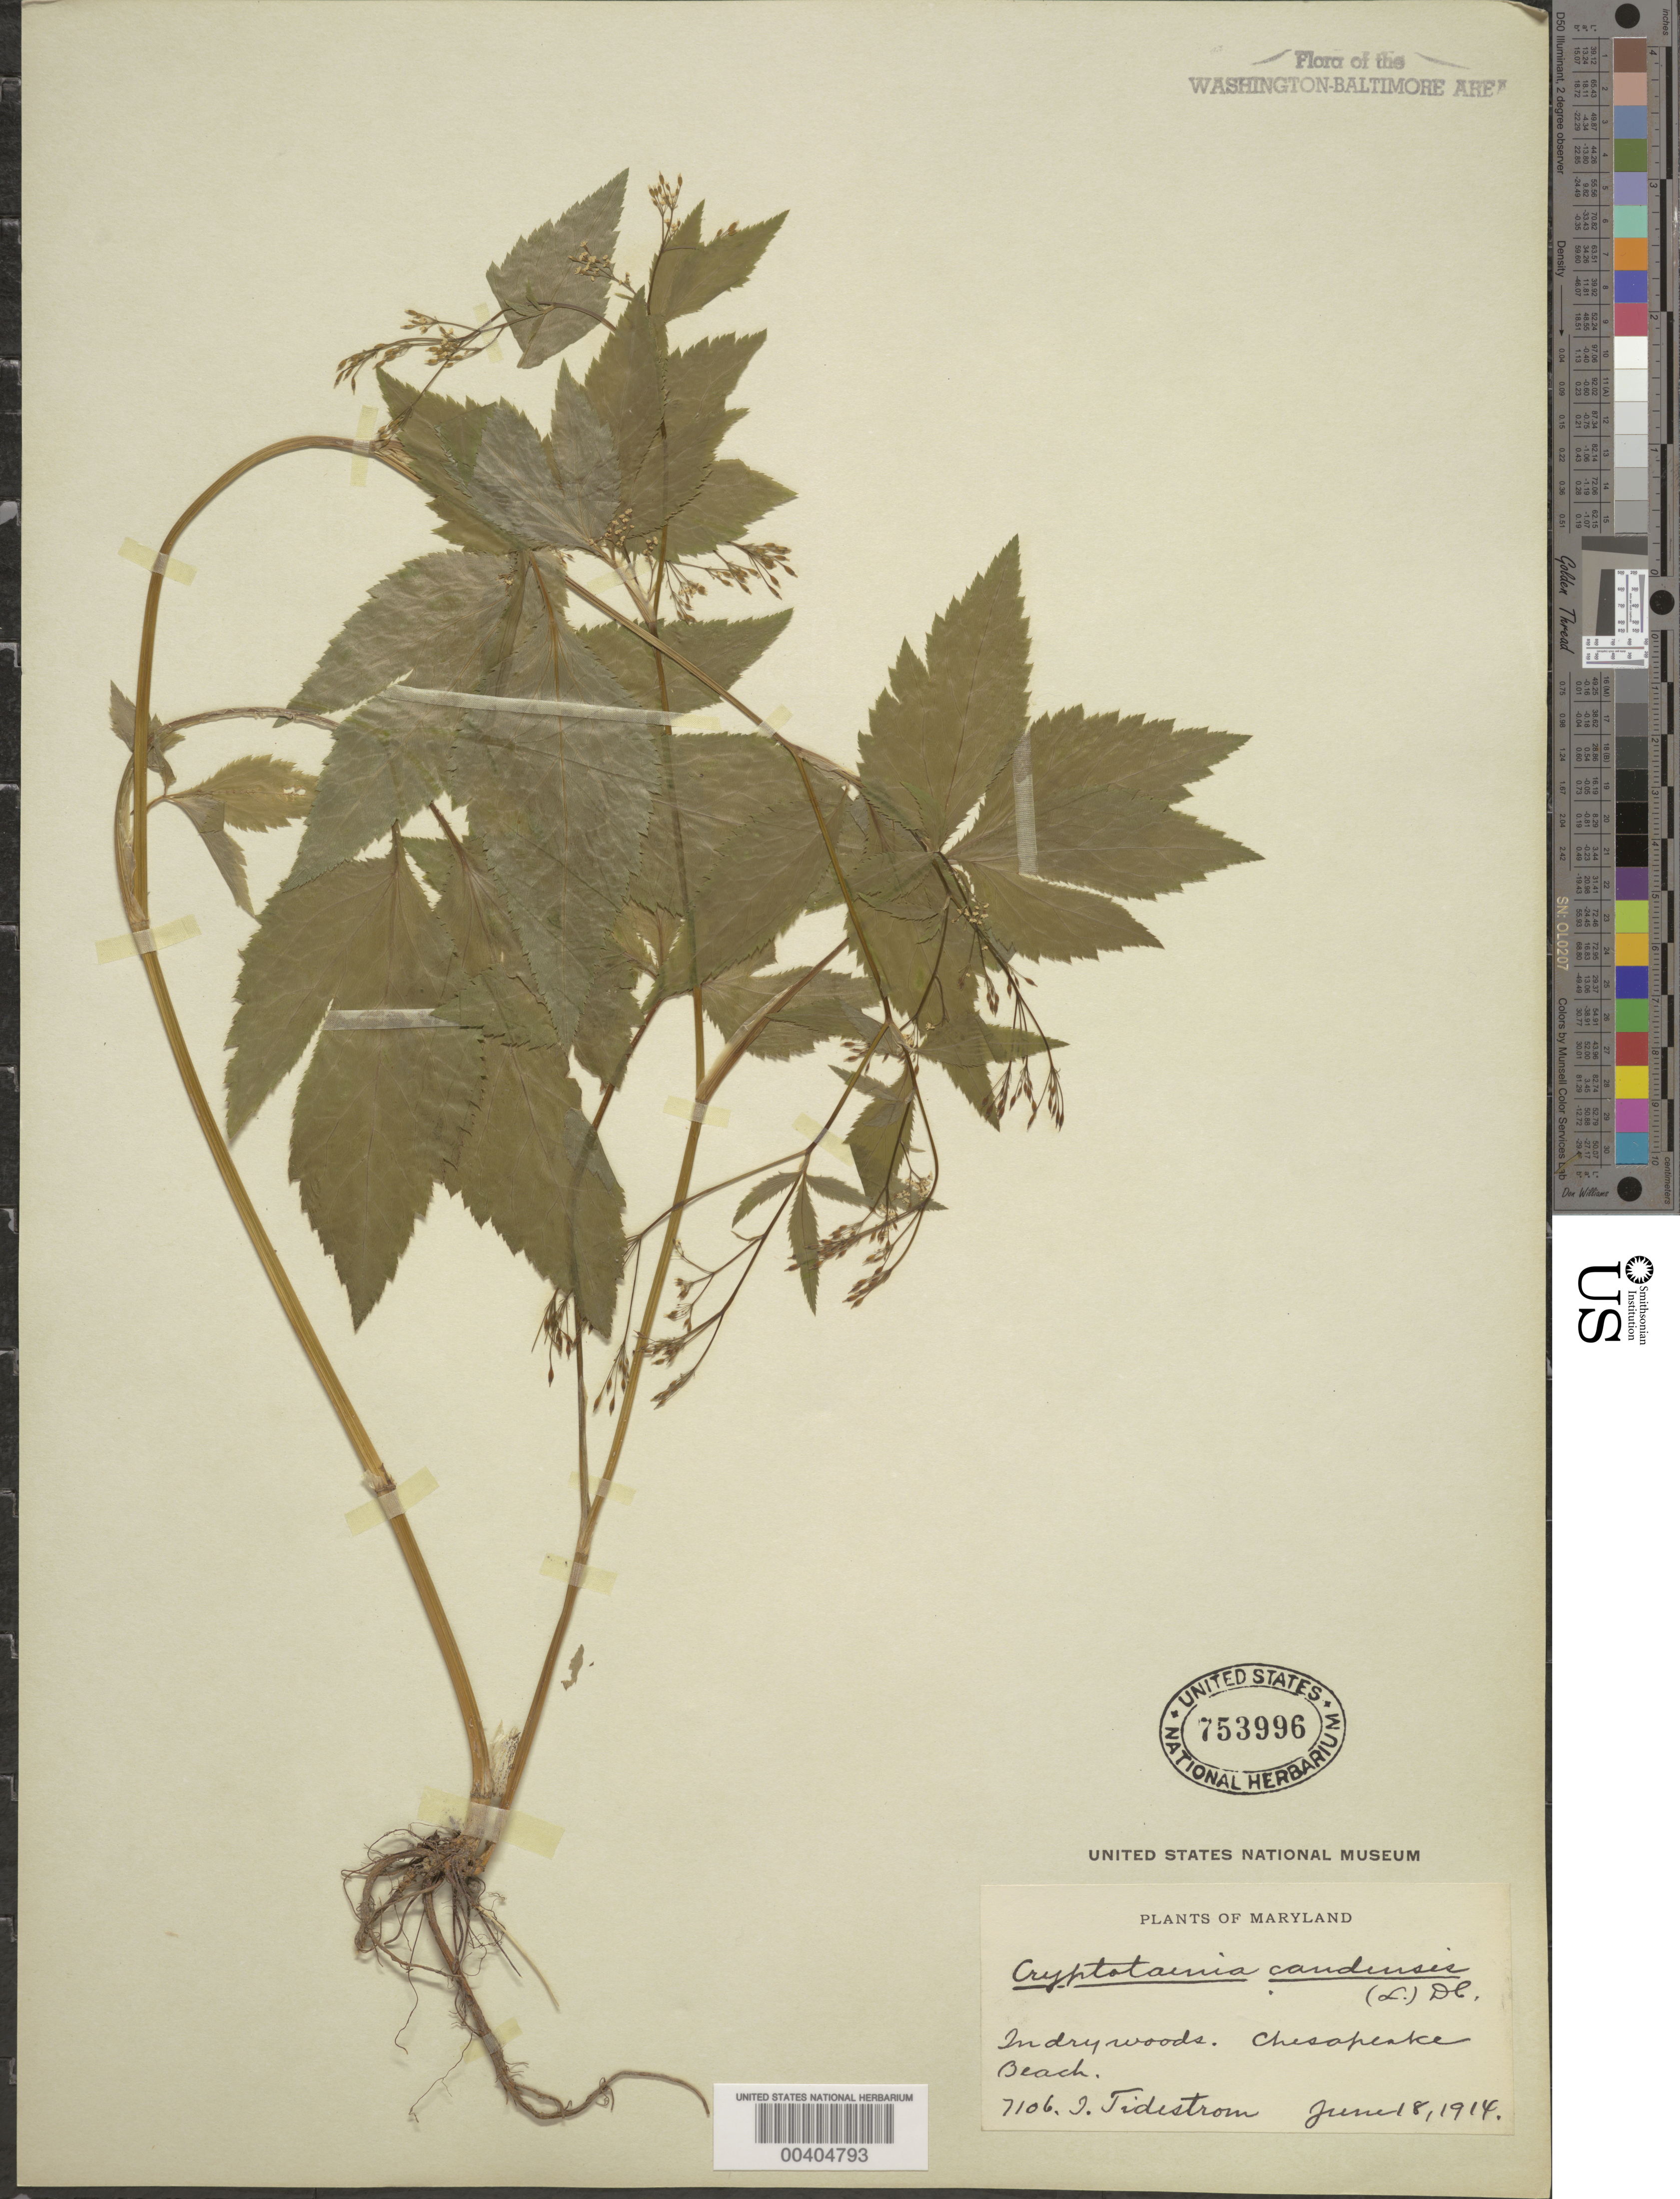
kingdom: Plantae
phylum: Tracheophyta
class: Magnoliopsida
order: Apiales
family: Apiaceae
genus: Cryptotaenia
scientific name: Cryptotaenia canadensis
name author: (L.) DC.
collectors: I. F. Tidestrom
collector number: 7106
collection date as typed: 18 Jun 1914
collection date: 1914-06-18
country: United States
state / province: Maryland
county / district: Calvert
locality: Chesapeake Beach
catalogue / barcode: US 753996